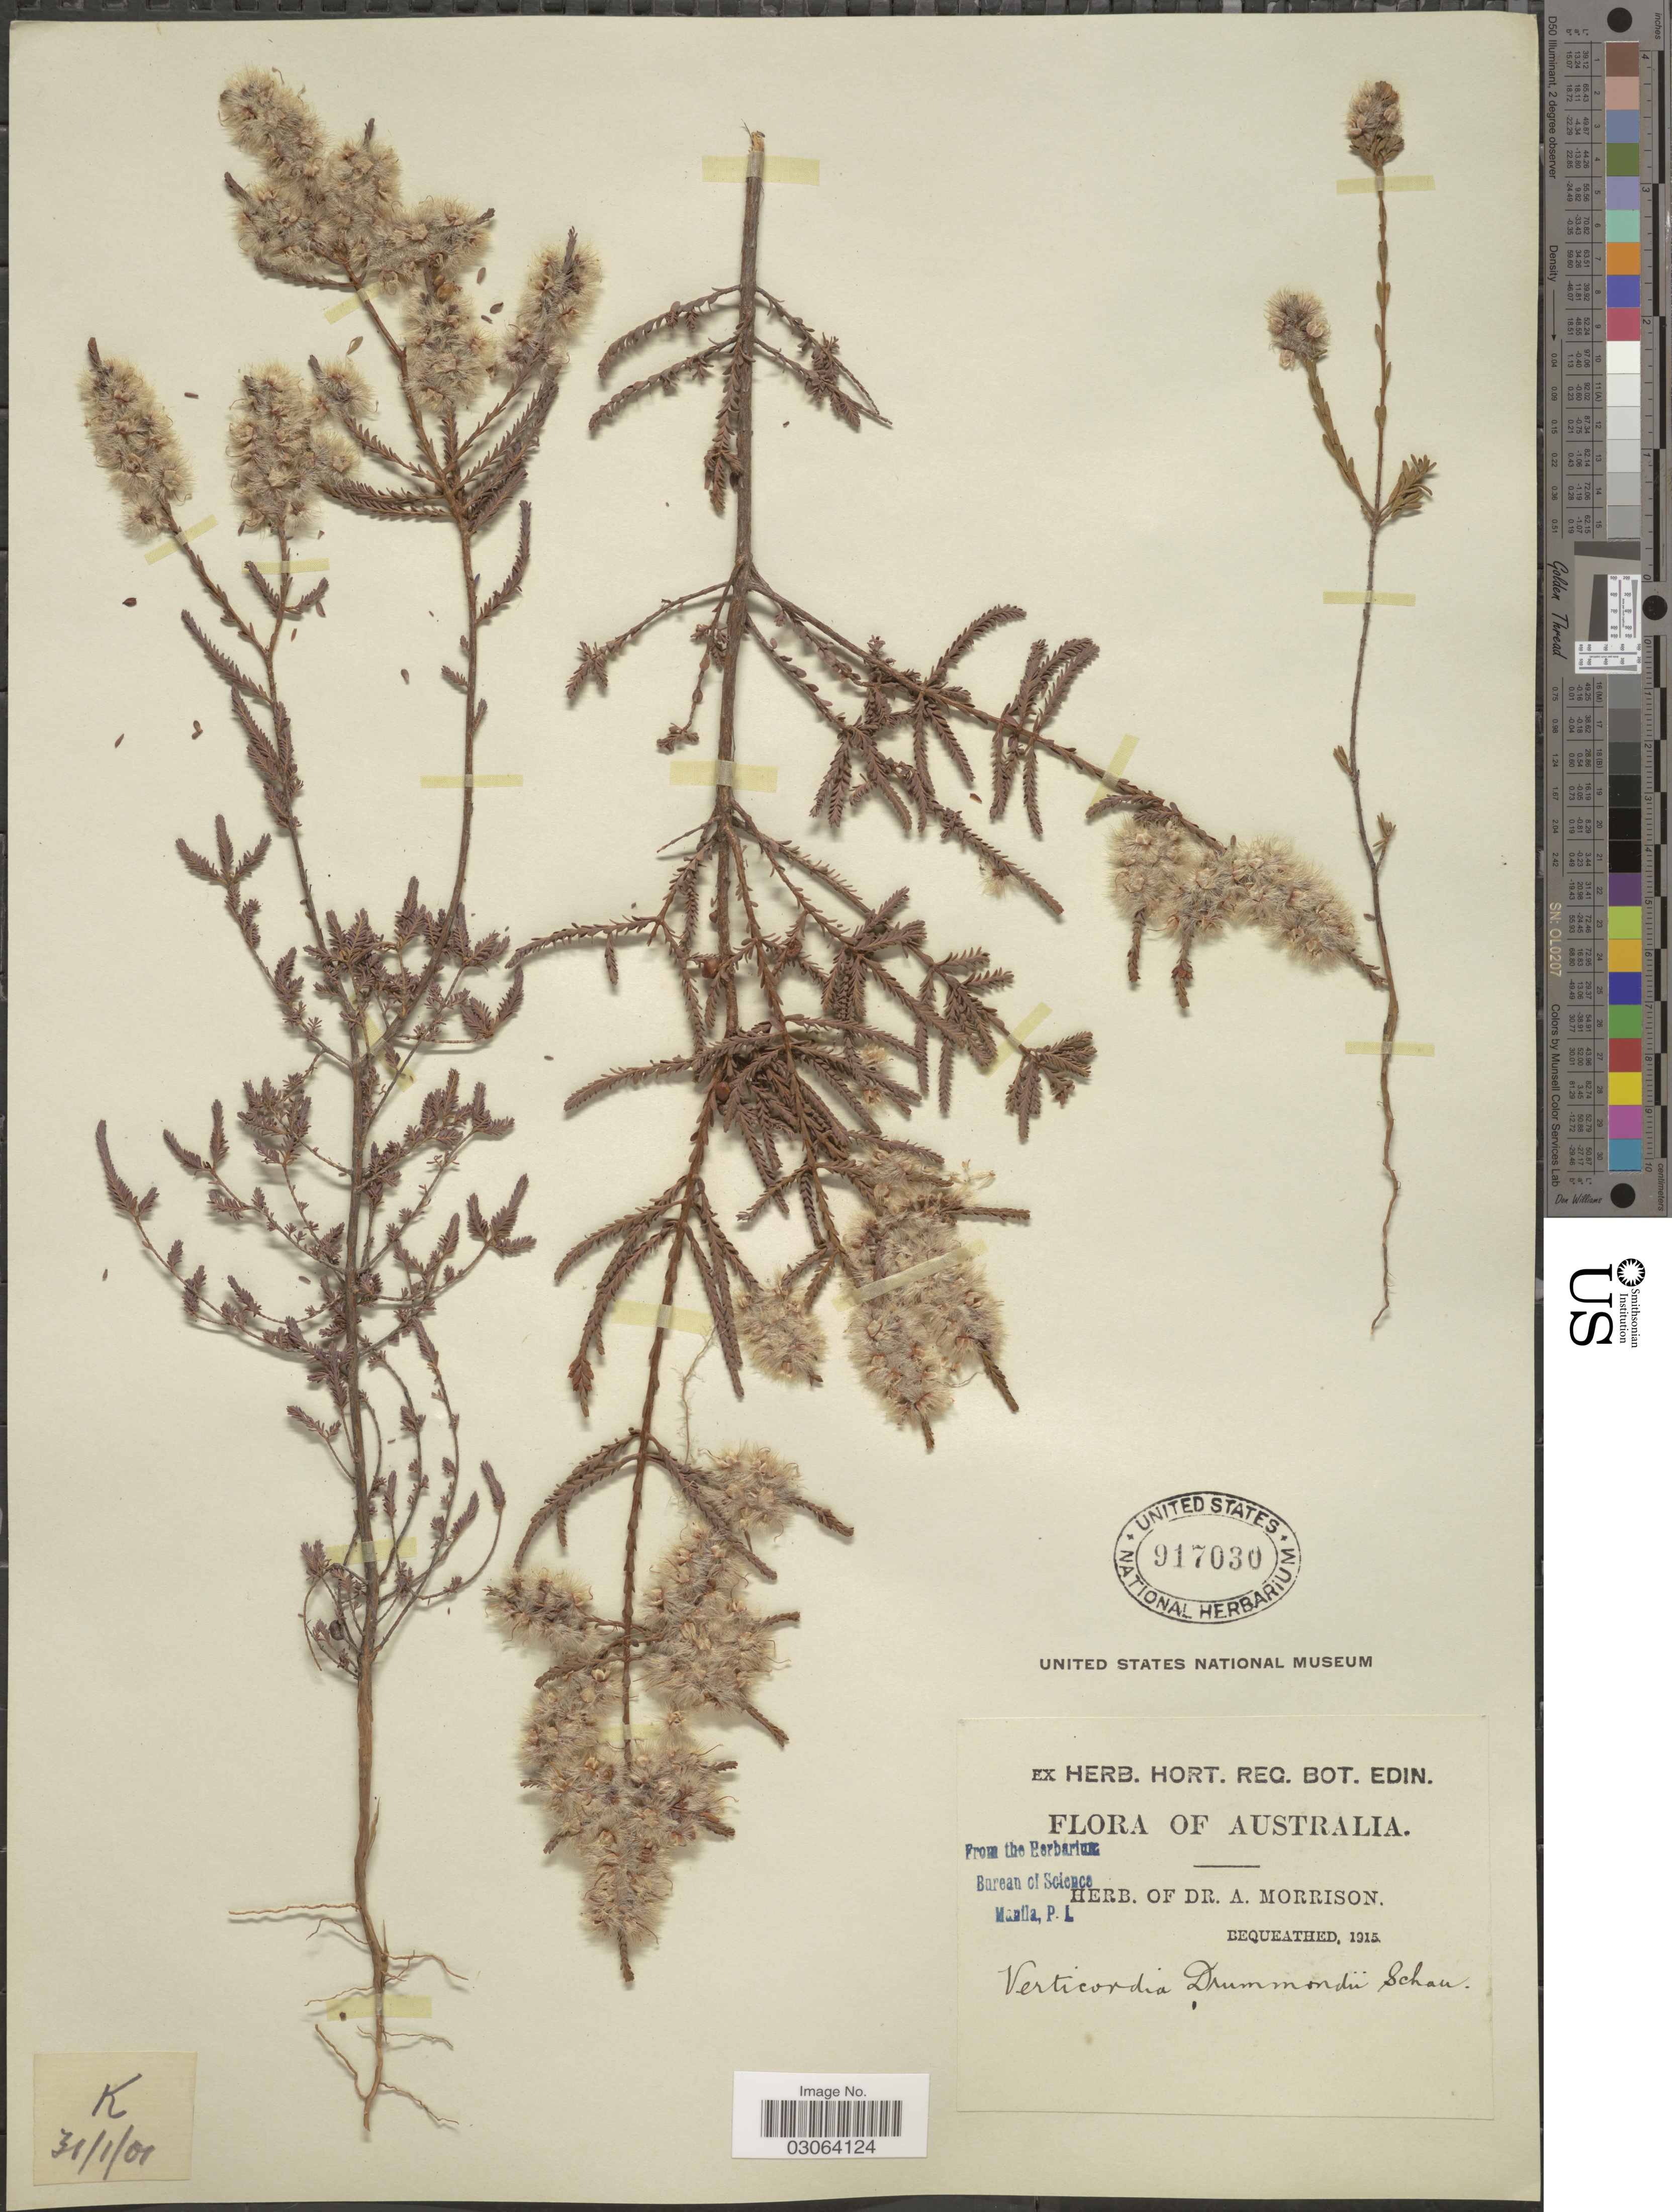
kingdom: Plantae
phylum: Tracheophyta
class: Magnoliopsida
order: Myrtales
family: Myrtaceae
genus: Verticordia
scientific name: Verticordia drummondii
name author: Schauer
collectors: ex herb. Dr. A. Morrison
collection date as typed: Transcribed d/m/y: 31/1/1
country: Australia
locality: K [unsure placement]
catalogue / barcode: US 917030